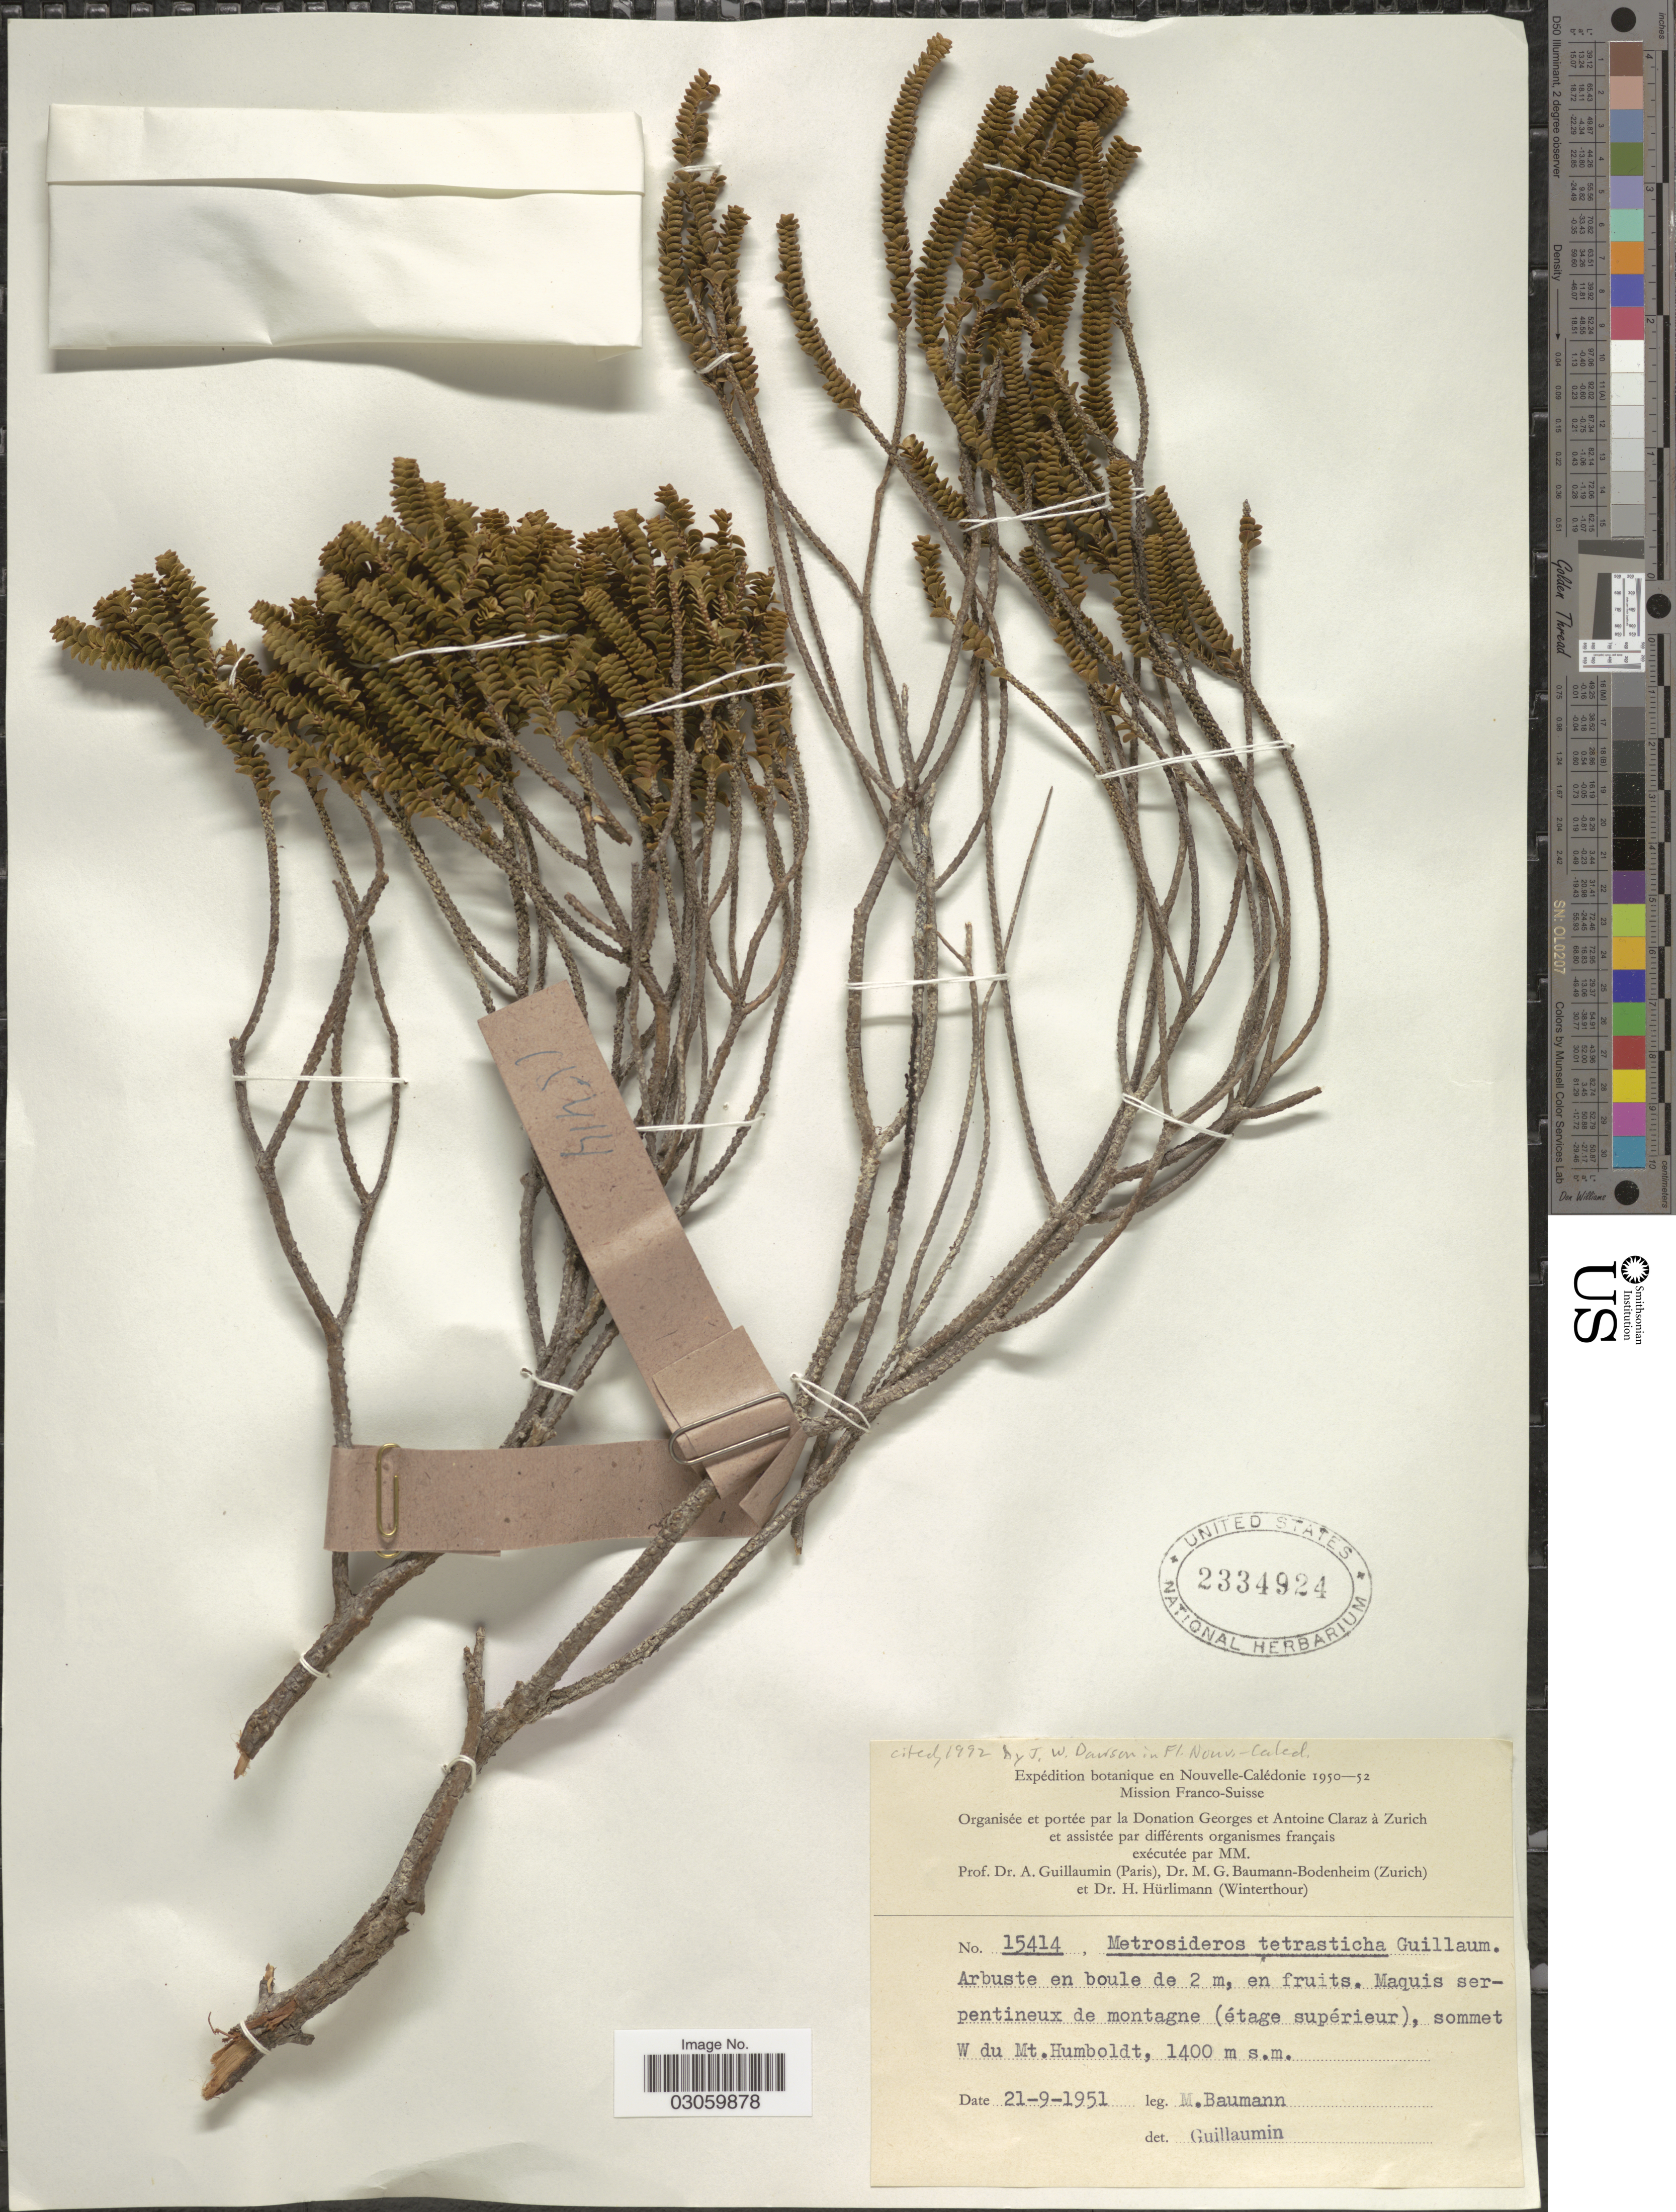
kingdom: Plantae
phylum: Tracheophyta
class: Magnoliopsida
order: Myrtales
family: Myrtaceae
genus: Metrosideros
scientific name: Metrosideros tetrasticha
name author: Guillaumin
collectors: M. G. Baumann-Bodenheim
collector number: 15414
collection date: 1951-09-21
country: New Caledonia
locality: Sommet W du Mt. Humboldt.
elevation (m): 1400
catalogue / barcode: US 2334924